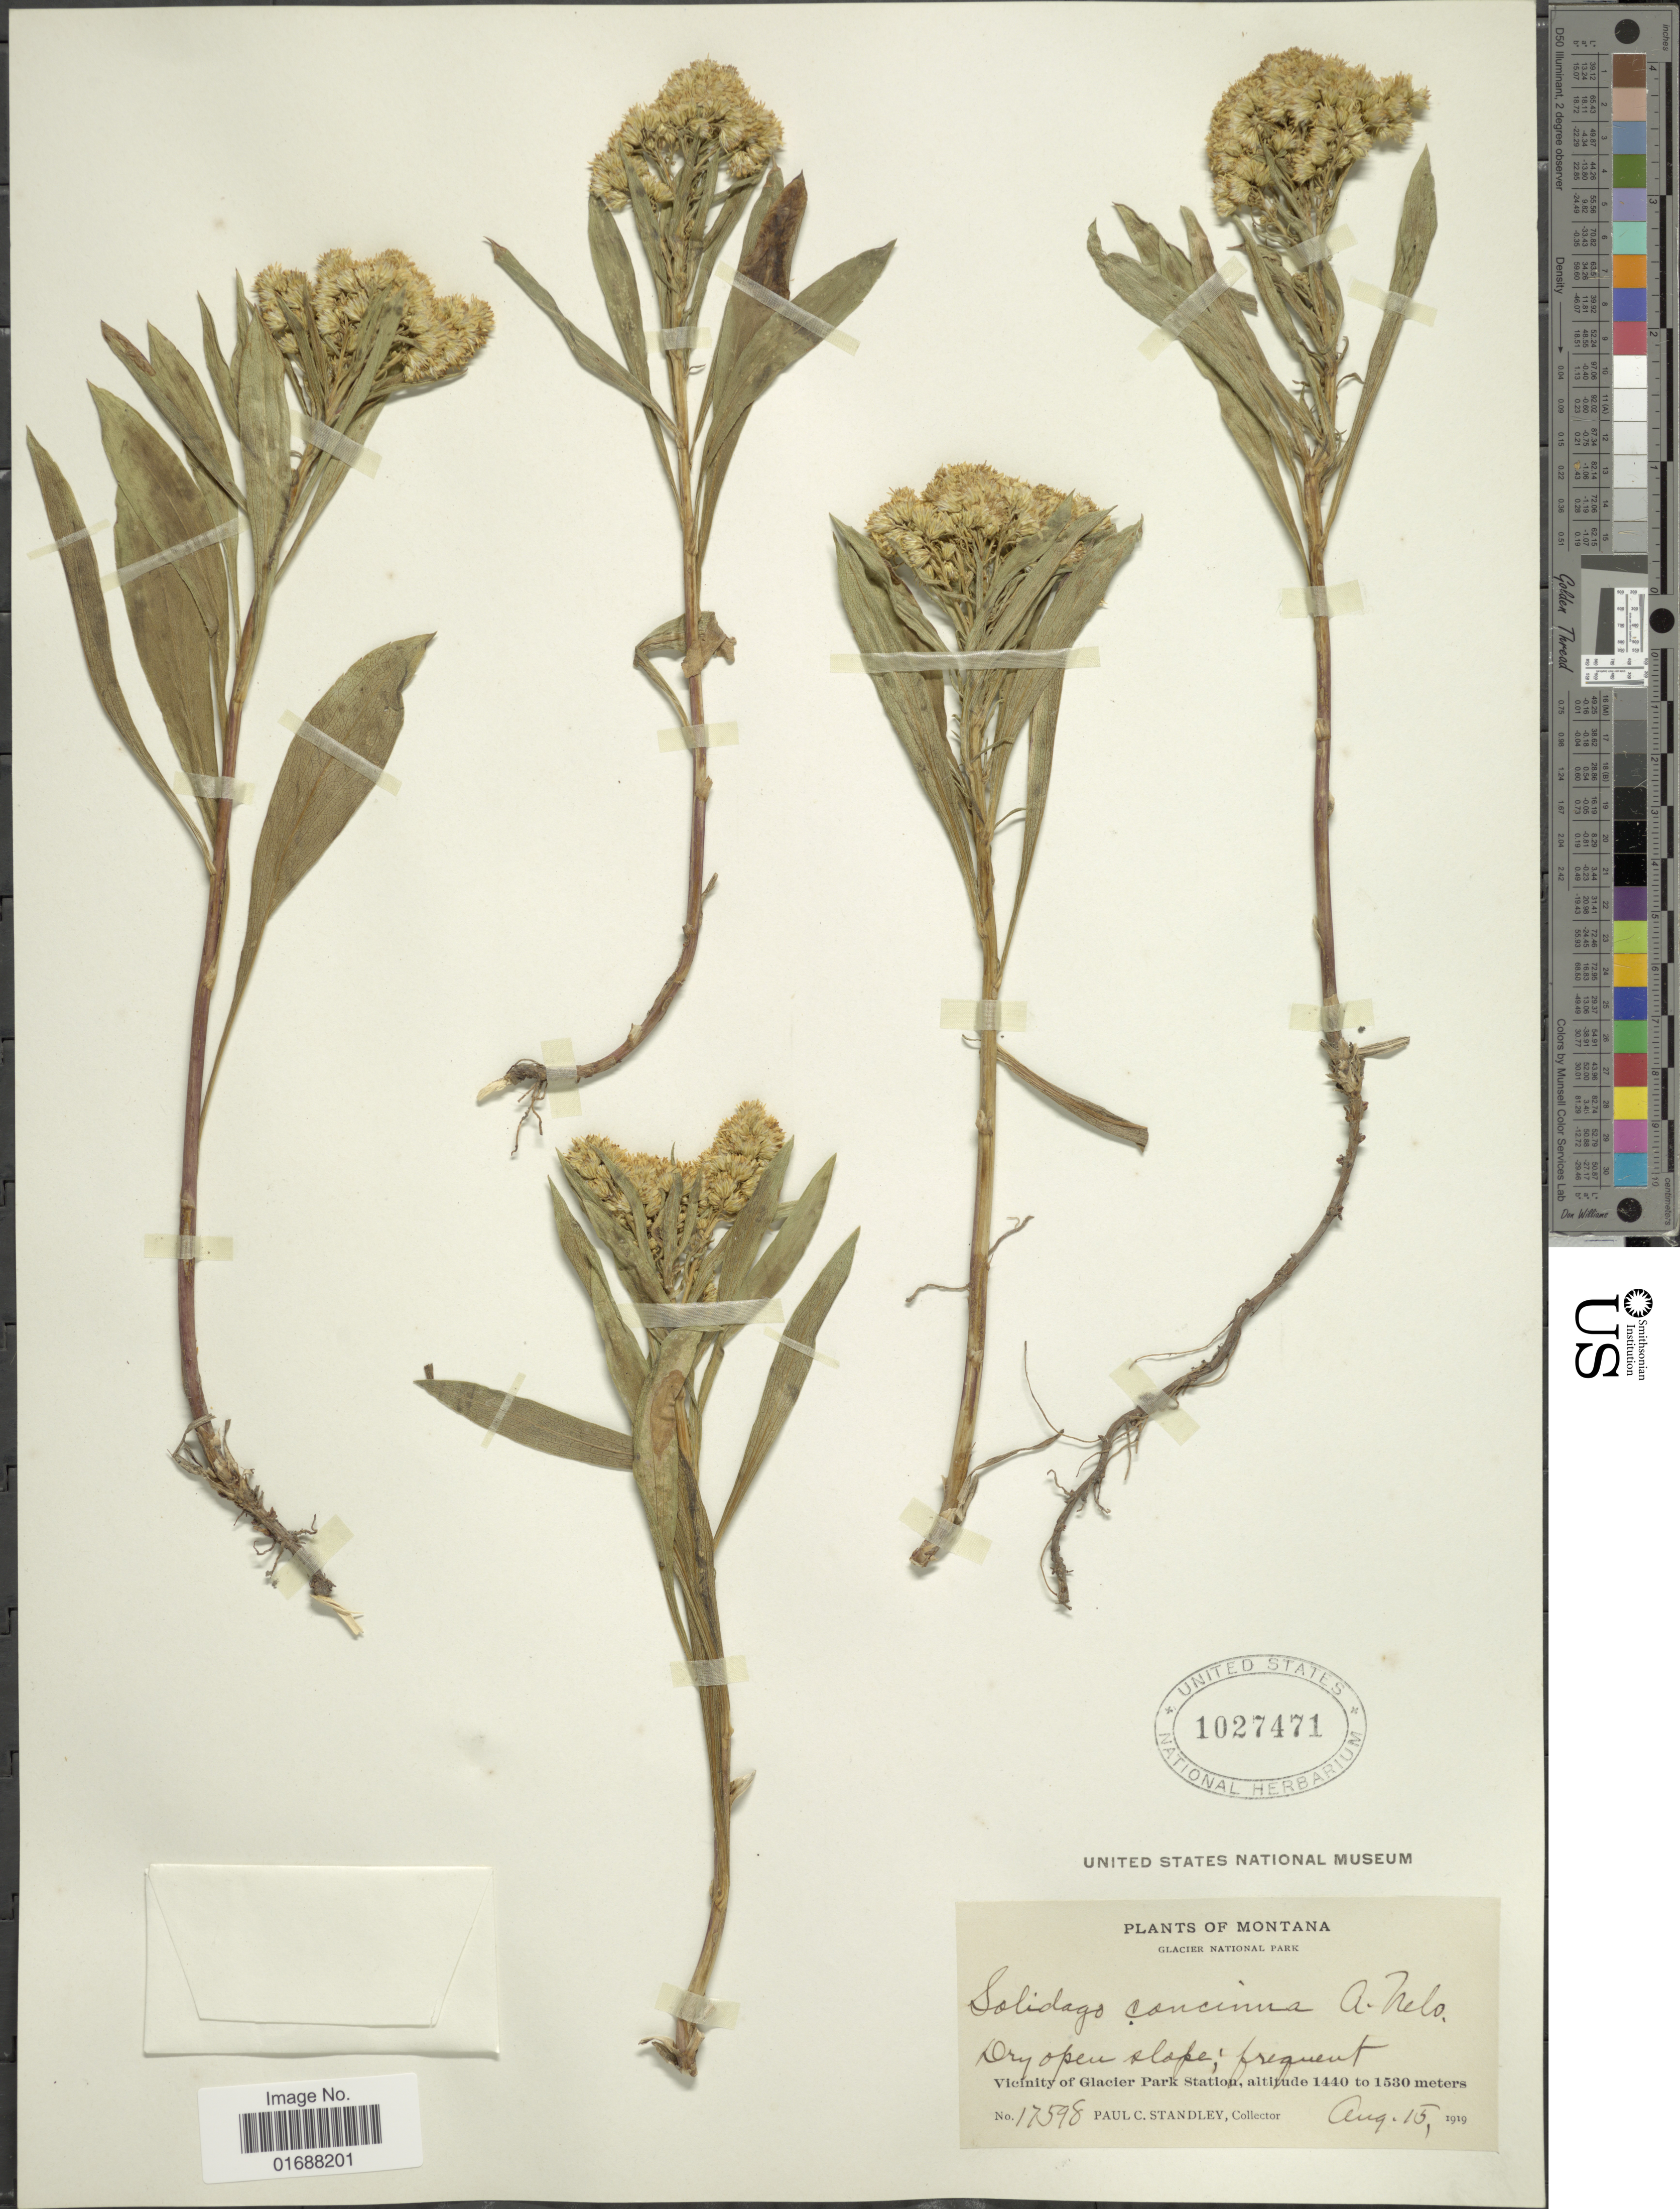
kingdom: Plantae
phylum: Tracheophyta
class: Magnoliopsida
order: Asterales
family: Asteraceae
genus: Solidago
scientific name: Solidago missouriensis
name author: Nutt.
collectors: P. C. Standley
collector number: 17598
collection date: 1919-08-15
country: United States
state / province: Montana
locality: Montana, Galcier National Park, Vicinity of Glacier Park Station.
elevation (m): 1440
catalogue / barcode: US 1027471